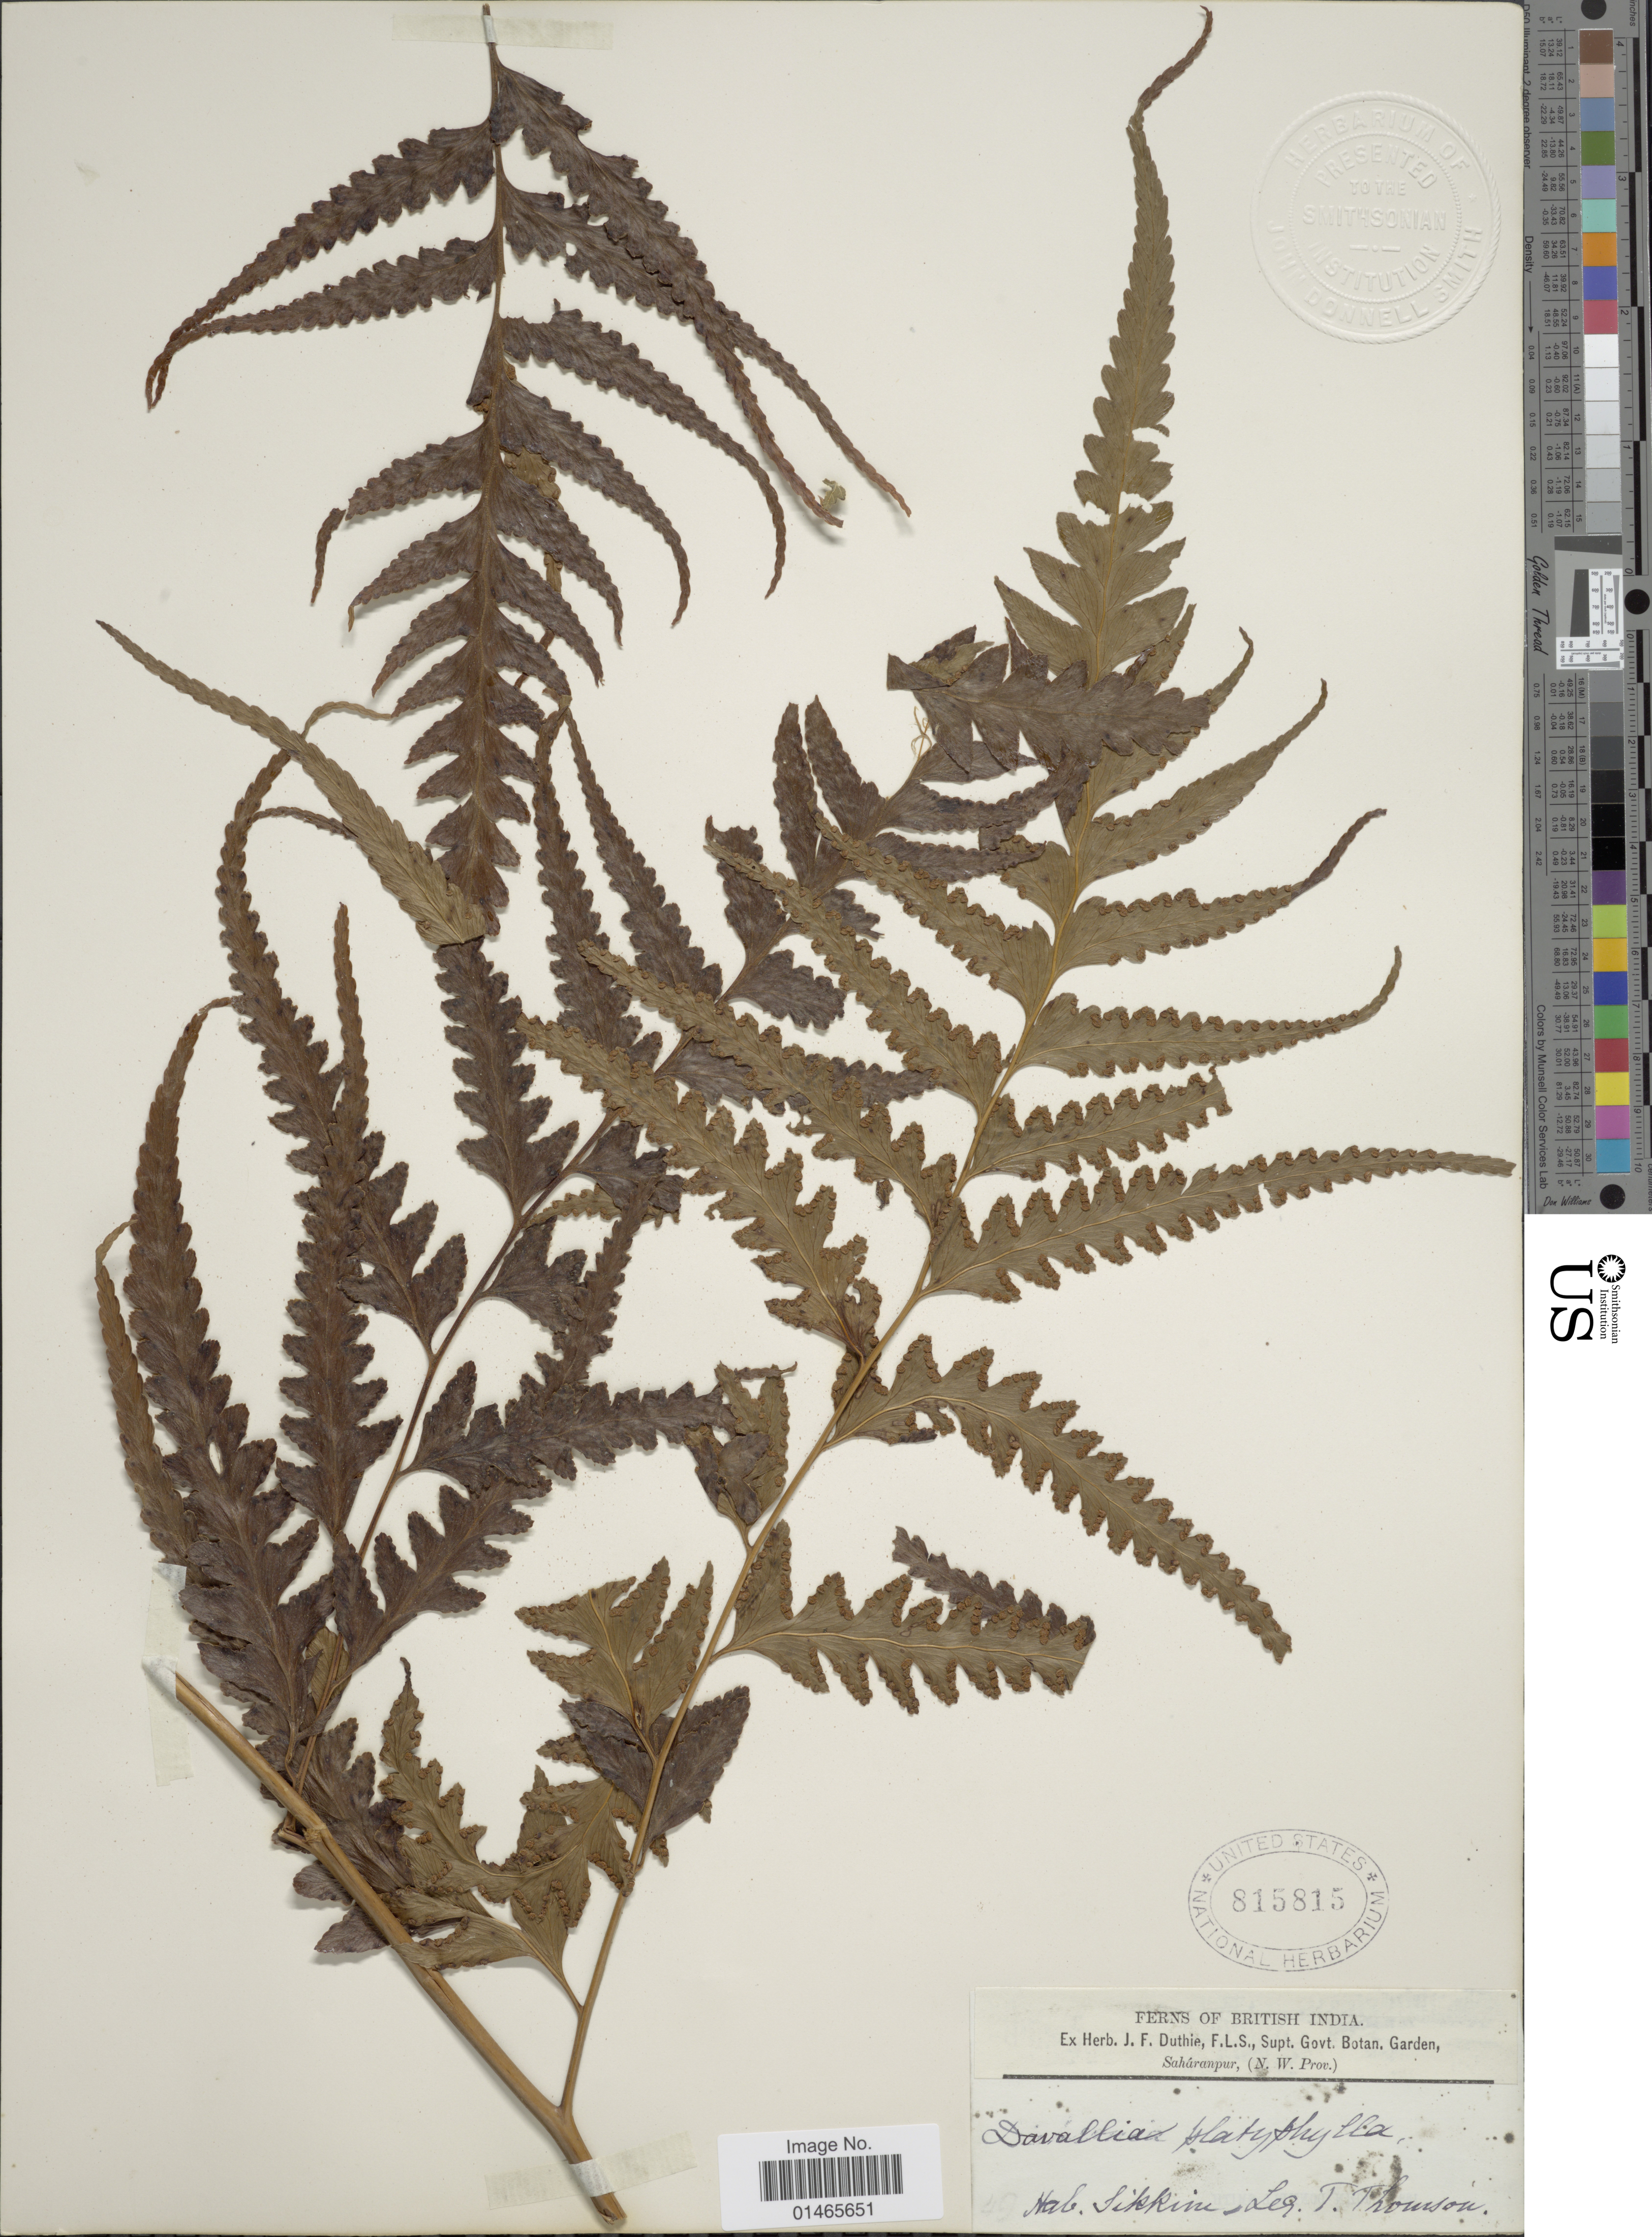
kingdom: Plantae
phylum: Tracheophyta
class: Polypodiopsida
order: Polypodiales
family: Dennstaedtiaceae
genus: Microlepia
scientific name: Microlepia platyphylla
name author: (D. Don) J. Sm.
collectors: T. Thomson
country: India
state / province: Sikkim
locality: British India, Saháranpur, (N.W. Prov), Hali [interpreted]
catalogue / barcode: US 815815